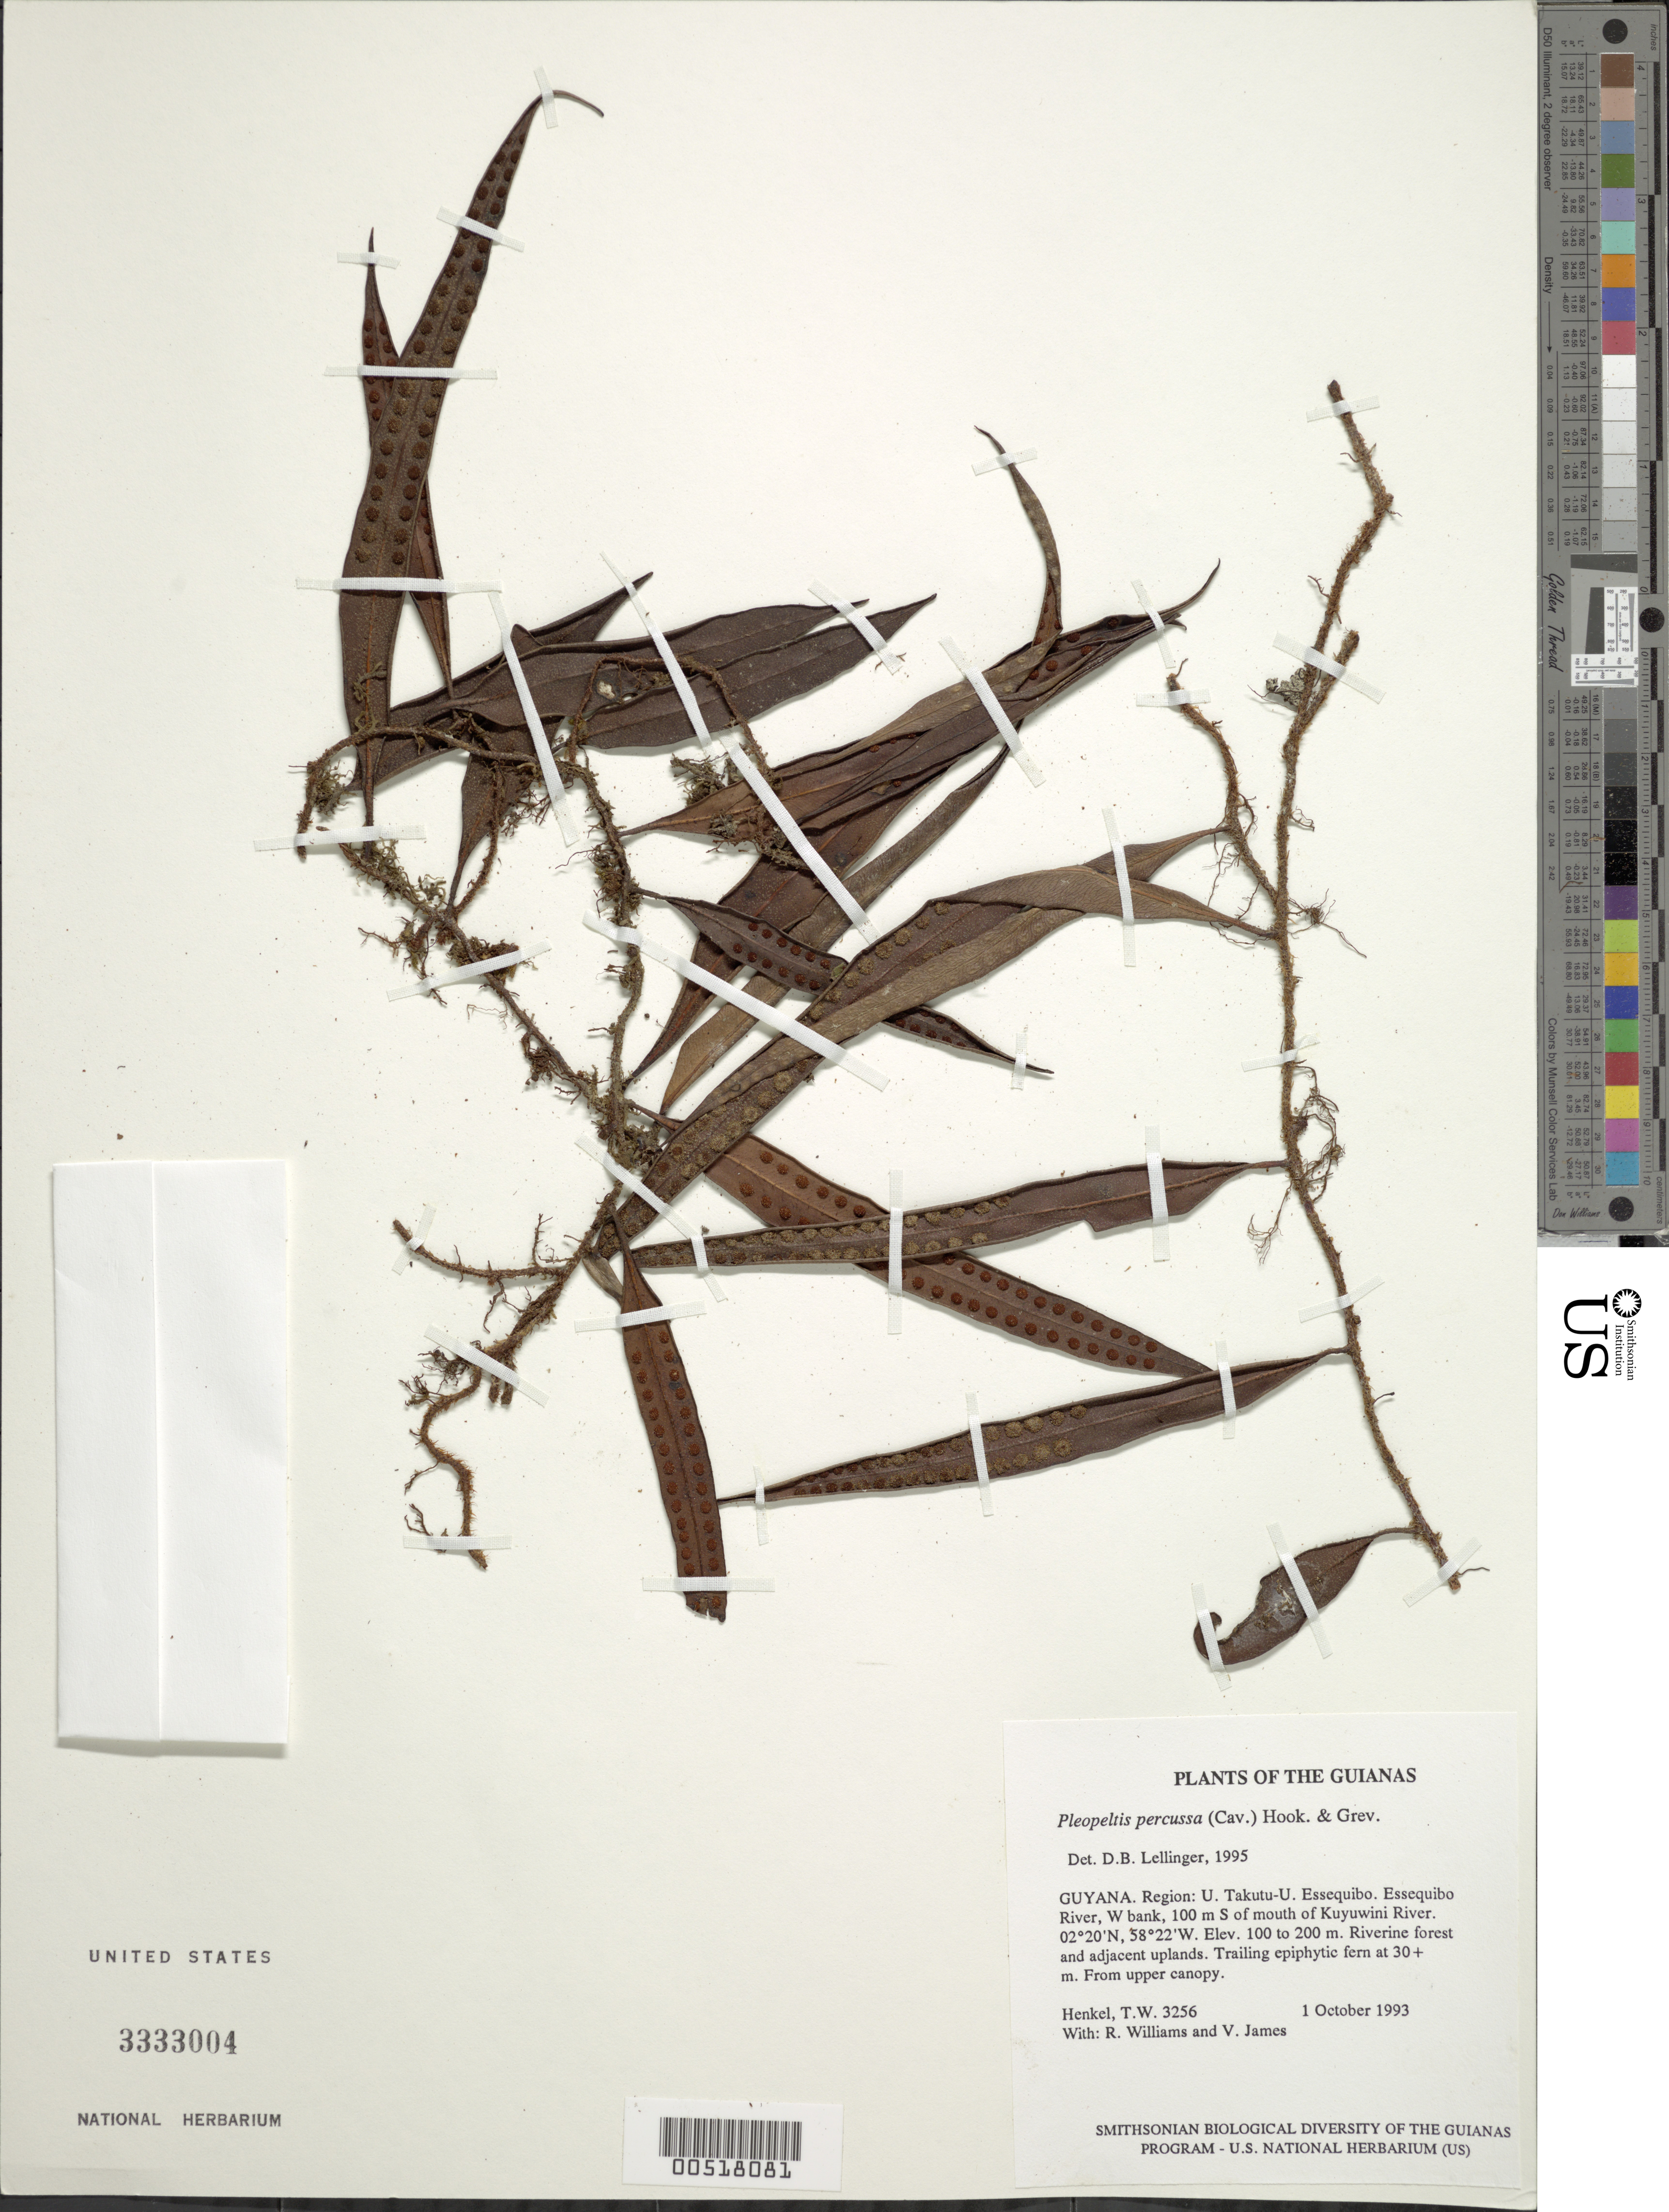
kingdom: Plantae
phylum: Tracheophyta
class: Polypodiopsida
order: Polypodiales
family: Polypodiaceae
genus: Microgramma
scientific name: Microgramma percussa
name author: (Cav.) de la Sota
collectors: T. Henkel, R. Williams & V. James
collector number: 3256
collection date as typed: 1 October 1993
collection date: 1993-10-01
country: Guyana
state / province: U. Takutu-U. Essequibo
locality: Essequibo River, W bank, 100 m S of mouth of Kuyuwini River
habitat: Riverine forest and adjacent uplands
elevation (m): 100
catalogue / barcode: US 3333004